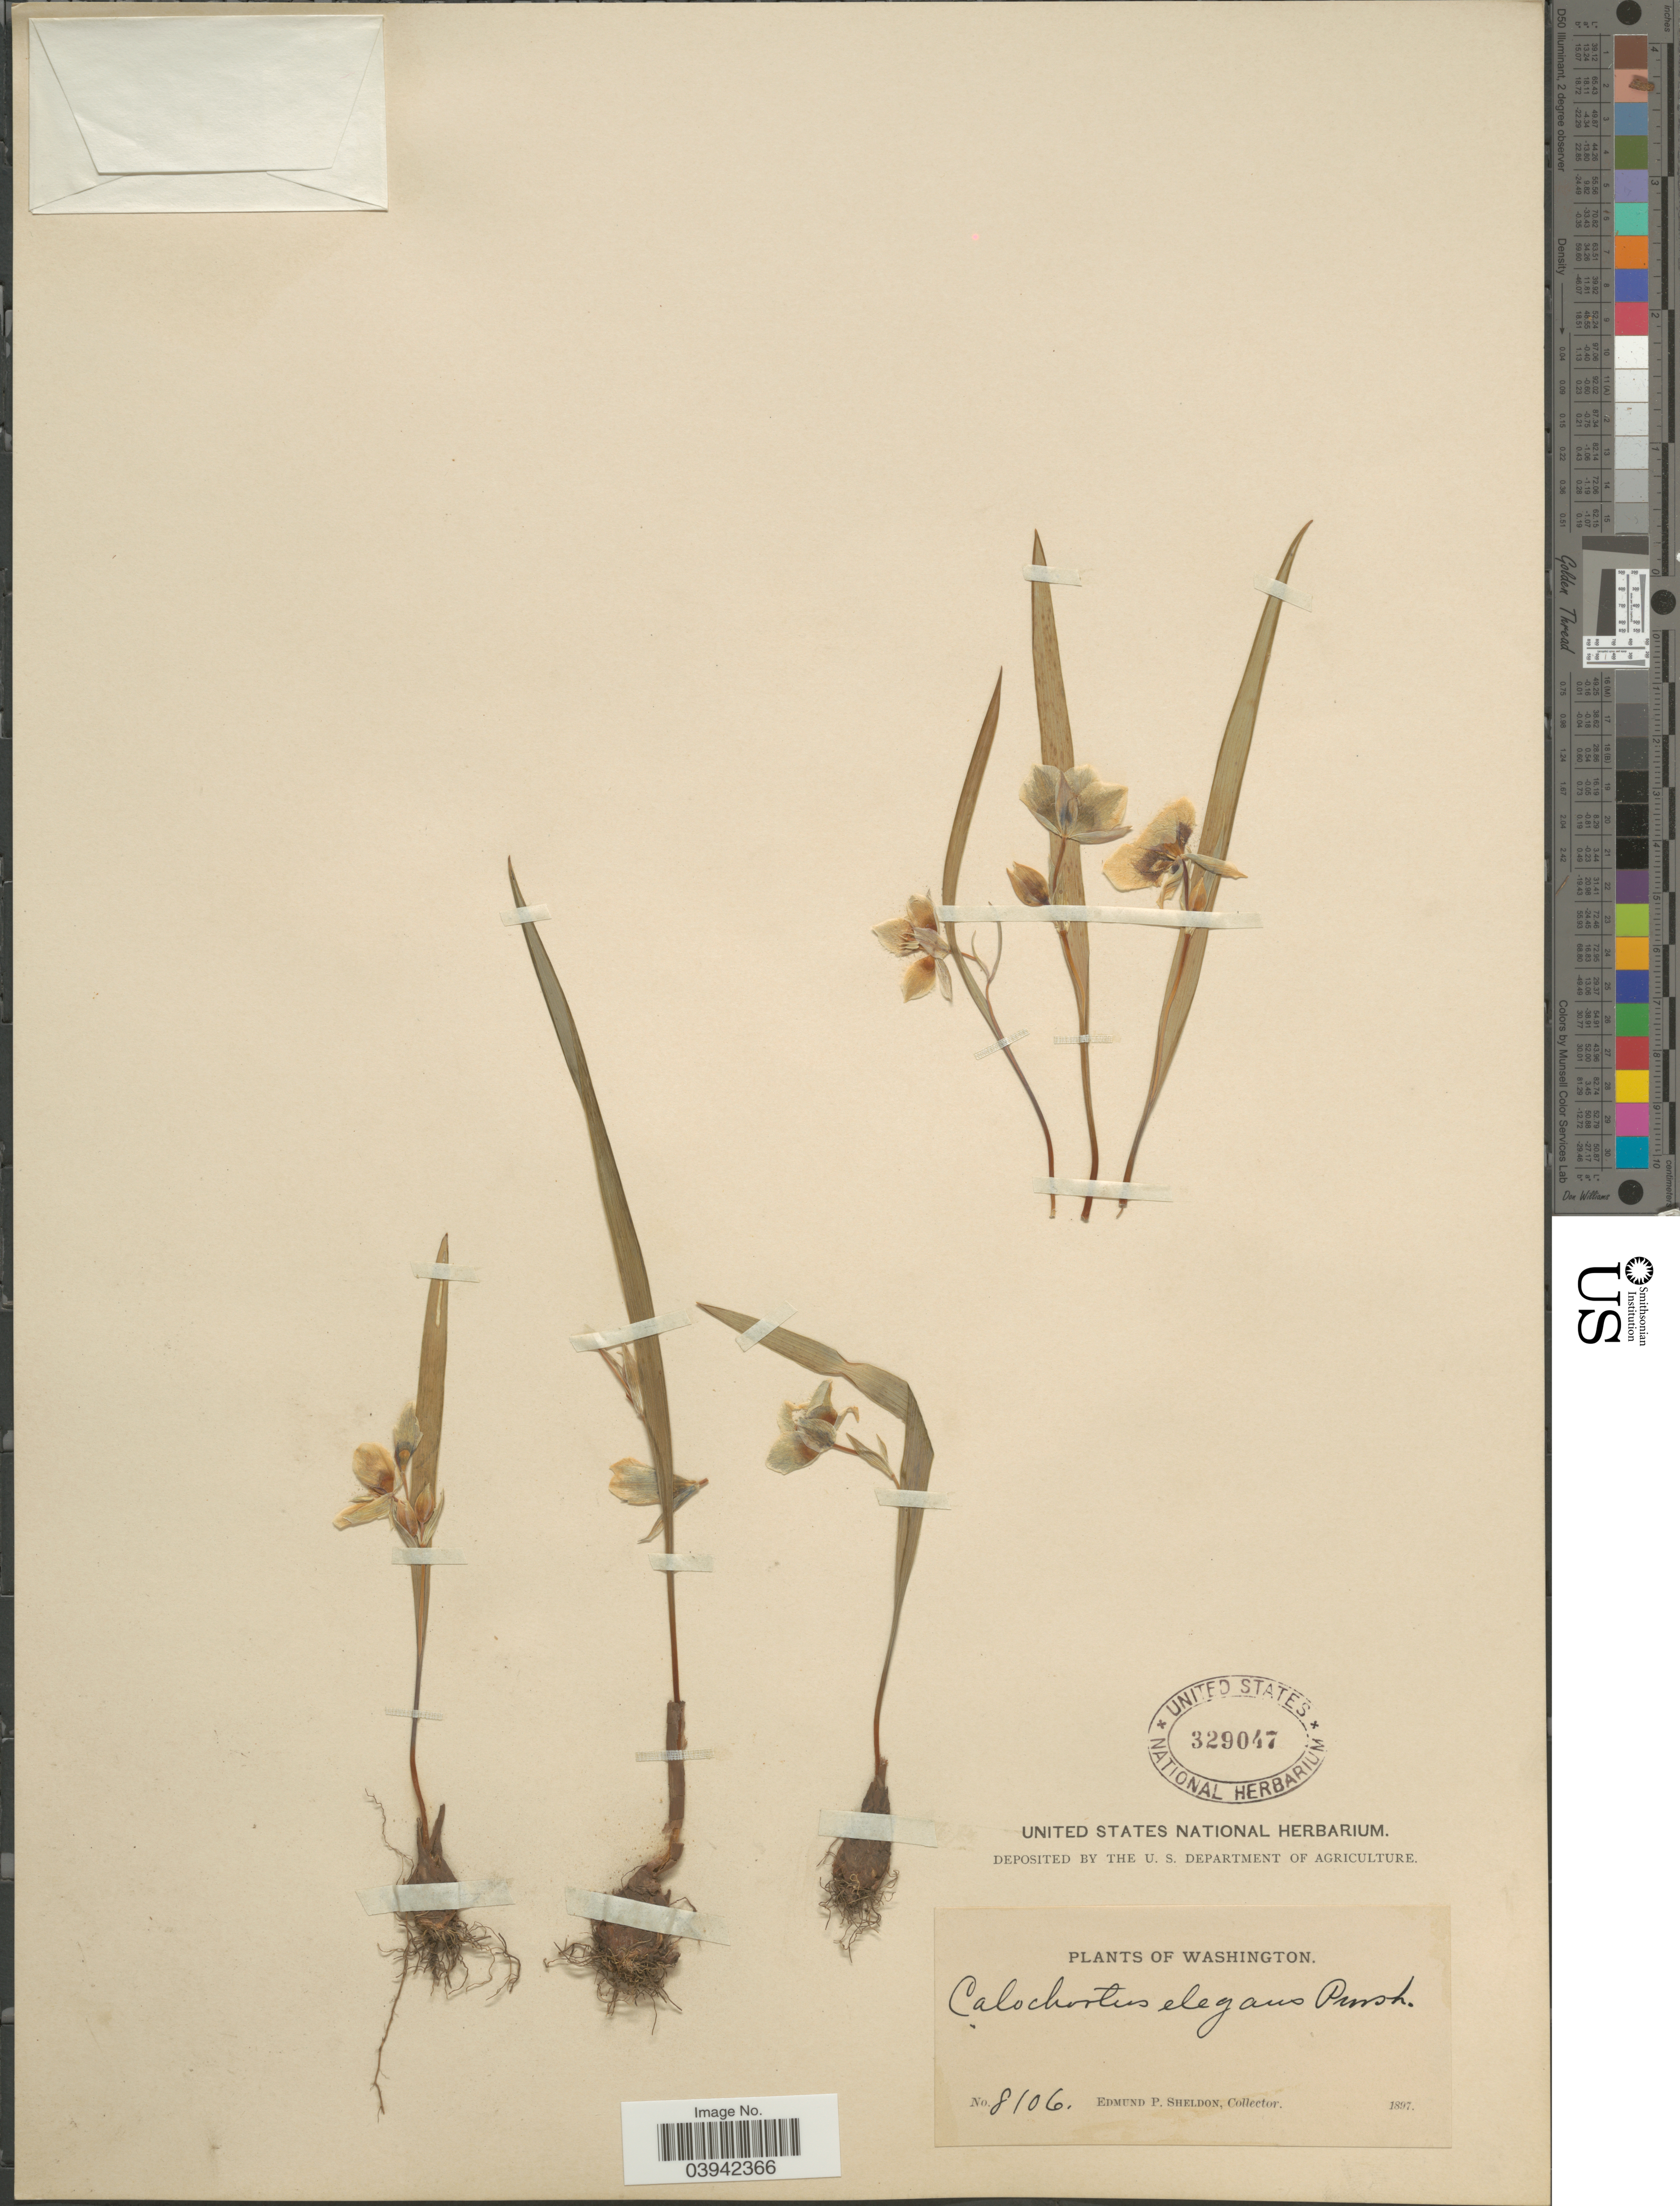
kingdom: Plantae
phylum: Tracheophyta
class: Liliopsida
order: Liliales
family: Liliaceae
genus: Calochortus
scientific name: Calochortus elegans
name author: Pursh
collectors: E. P. Sheldon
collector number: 8106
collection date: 1897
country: United States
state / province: Washington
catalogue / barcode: US 329047